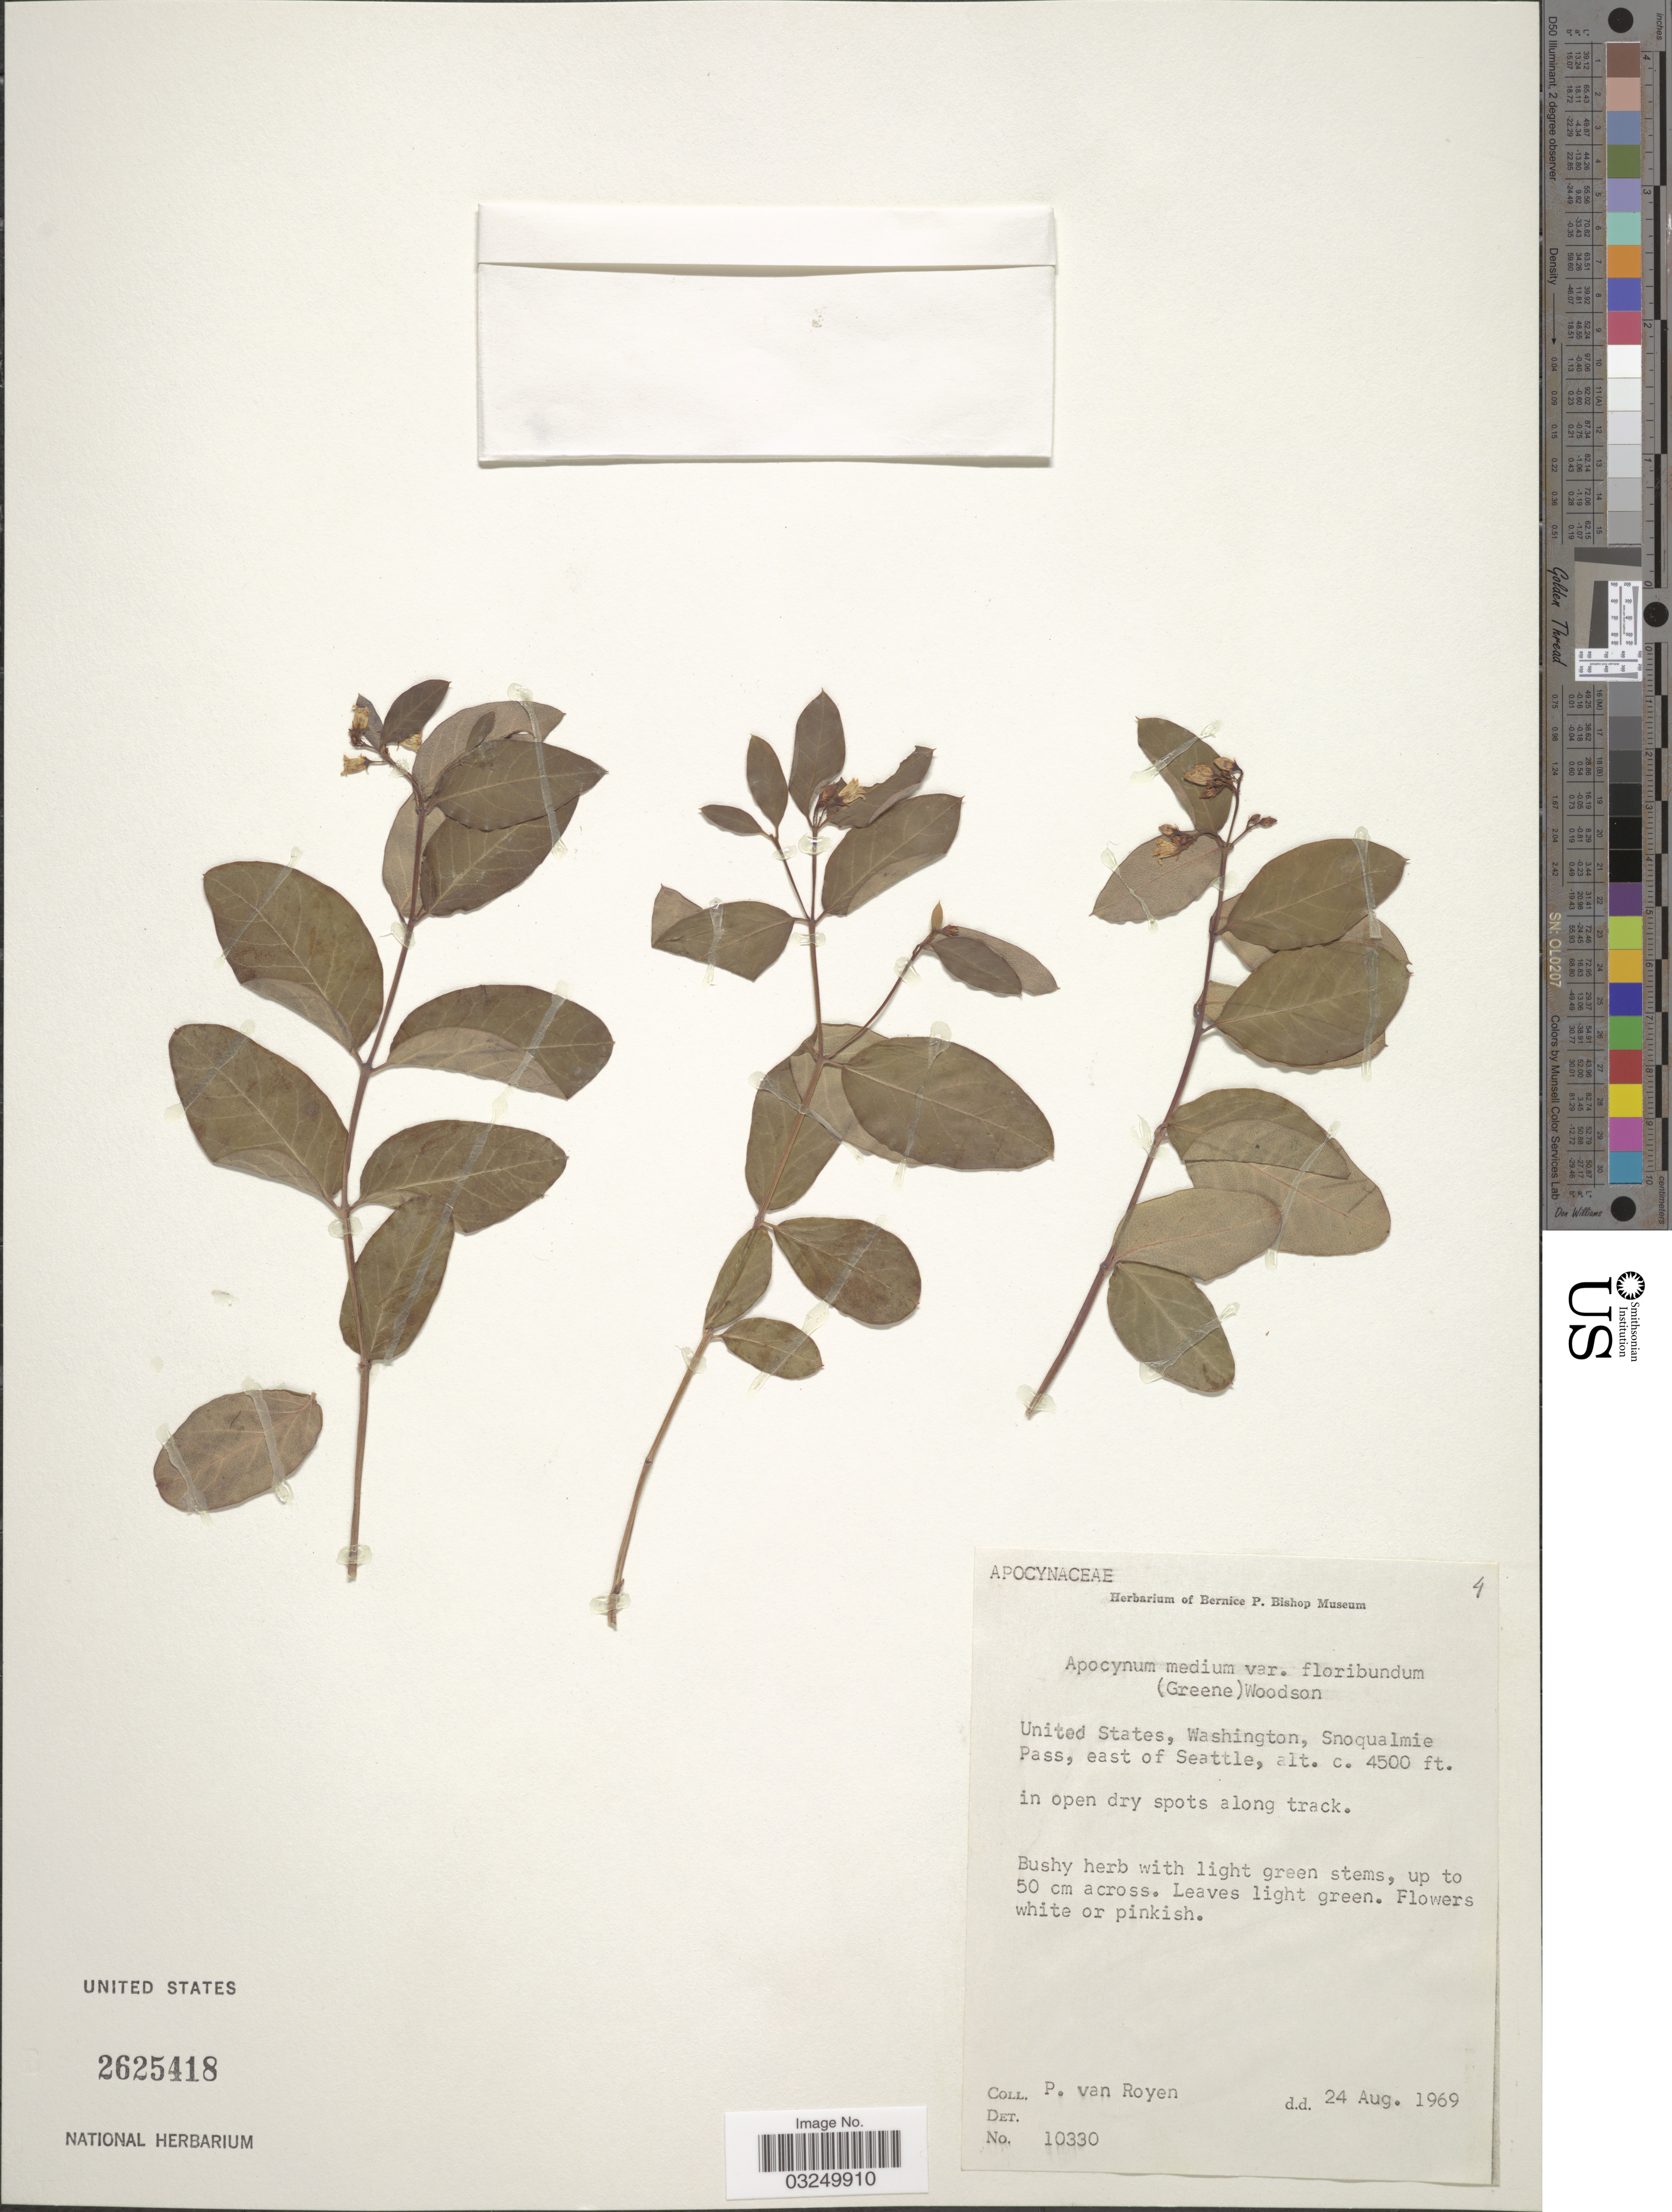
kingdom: Plantae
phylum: Tracheophyta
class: Magnoliopsida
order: Gentianales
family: Apocynaceae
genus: Apocynum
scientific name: Apocynum medium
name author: Greene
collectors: P. van Royen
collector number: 10330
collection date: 1969-08-24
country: United States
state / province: Washington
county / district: King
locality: Snoqualmie Pass, east of Seattle.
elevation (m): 1372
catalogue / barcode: US 2625418